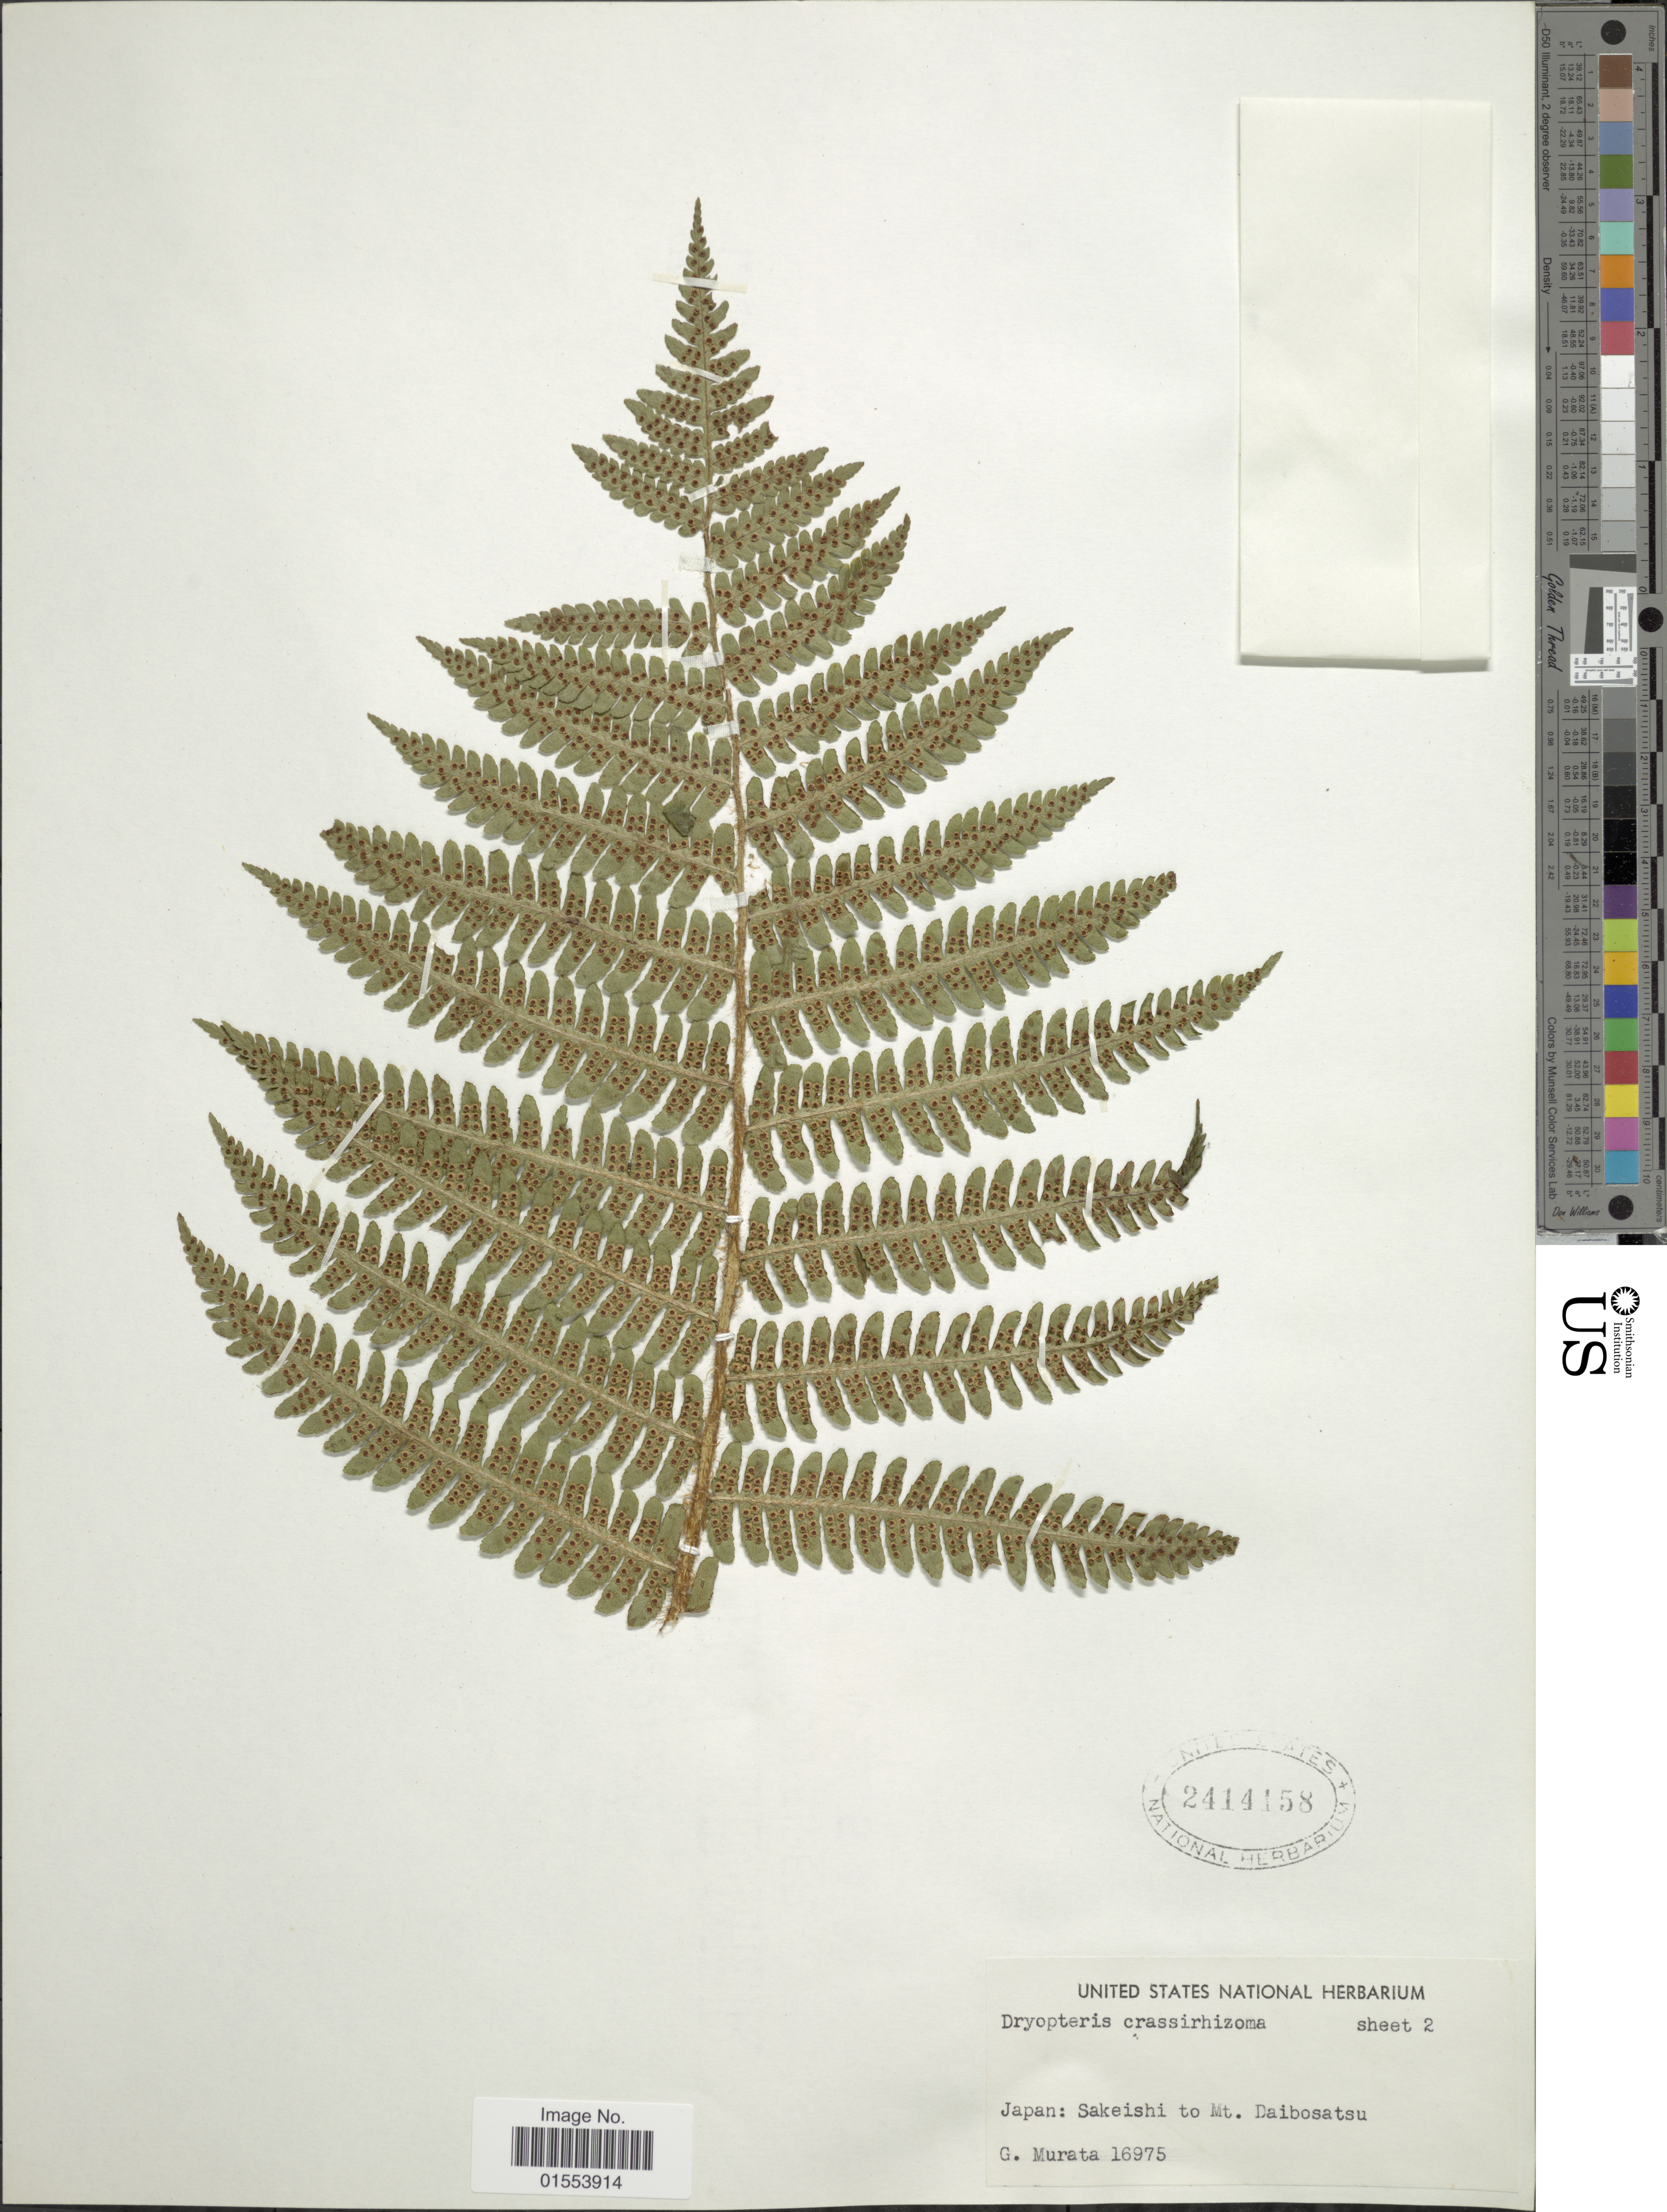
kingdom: Plantae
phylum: Tracheophyta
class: Polypodiopsida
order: Polypodiales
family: Dryopteridaceae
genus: Dryopteris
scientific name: Dryopteris crassirhizoma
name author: Nakai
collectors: G. Murata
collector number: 16975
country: Japan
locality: Japan: Sakeishi to Mt. Daibosatsu.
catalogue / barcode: US 2414158